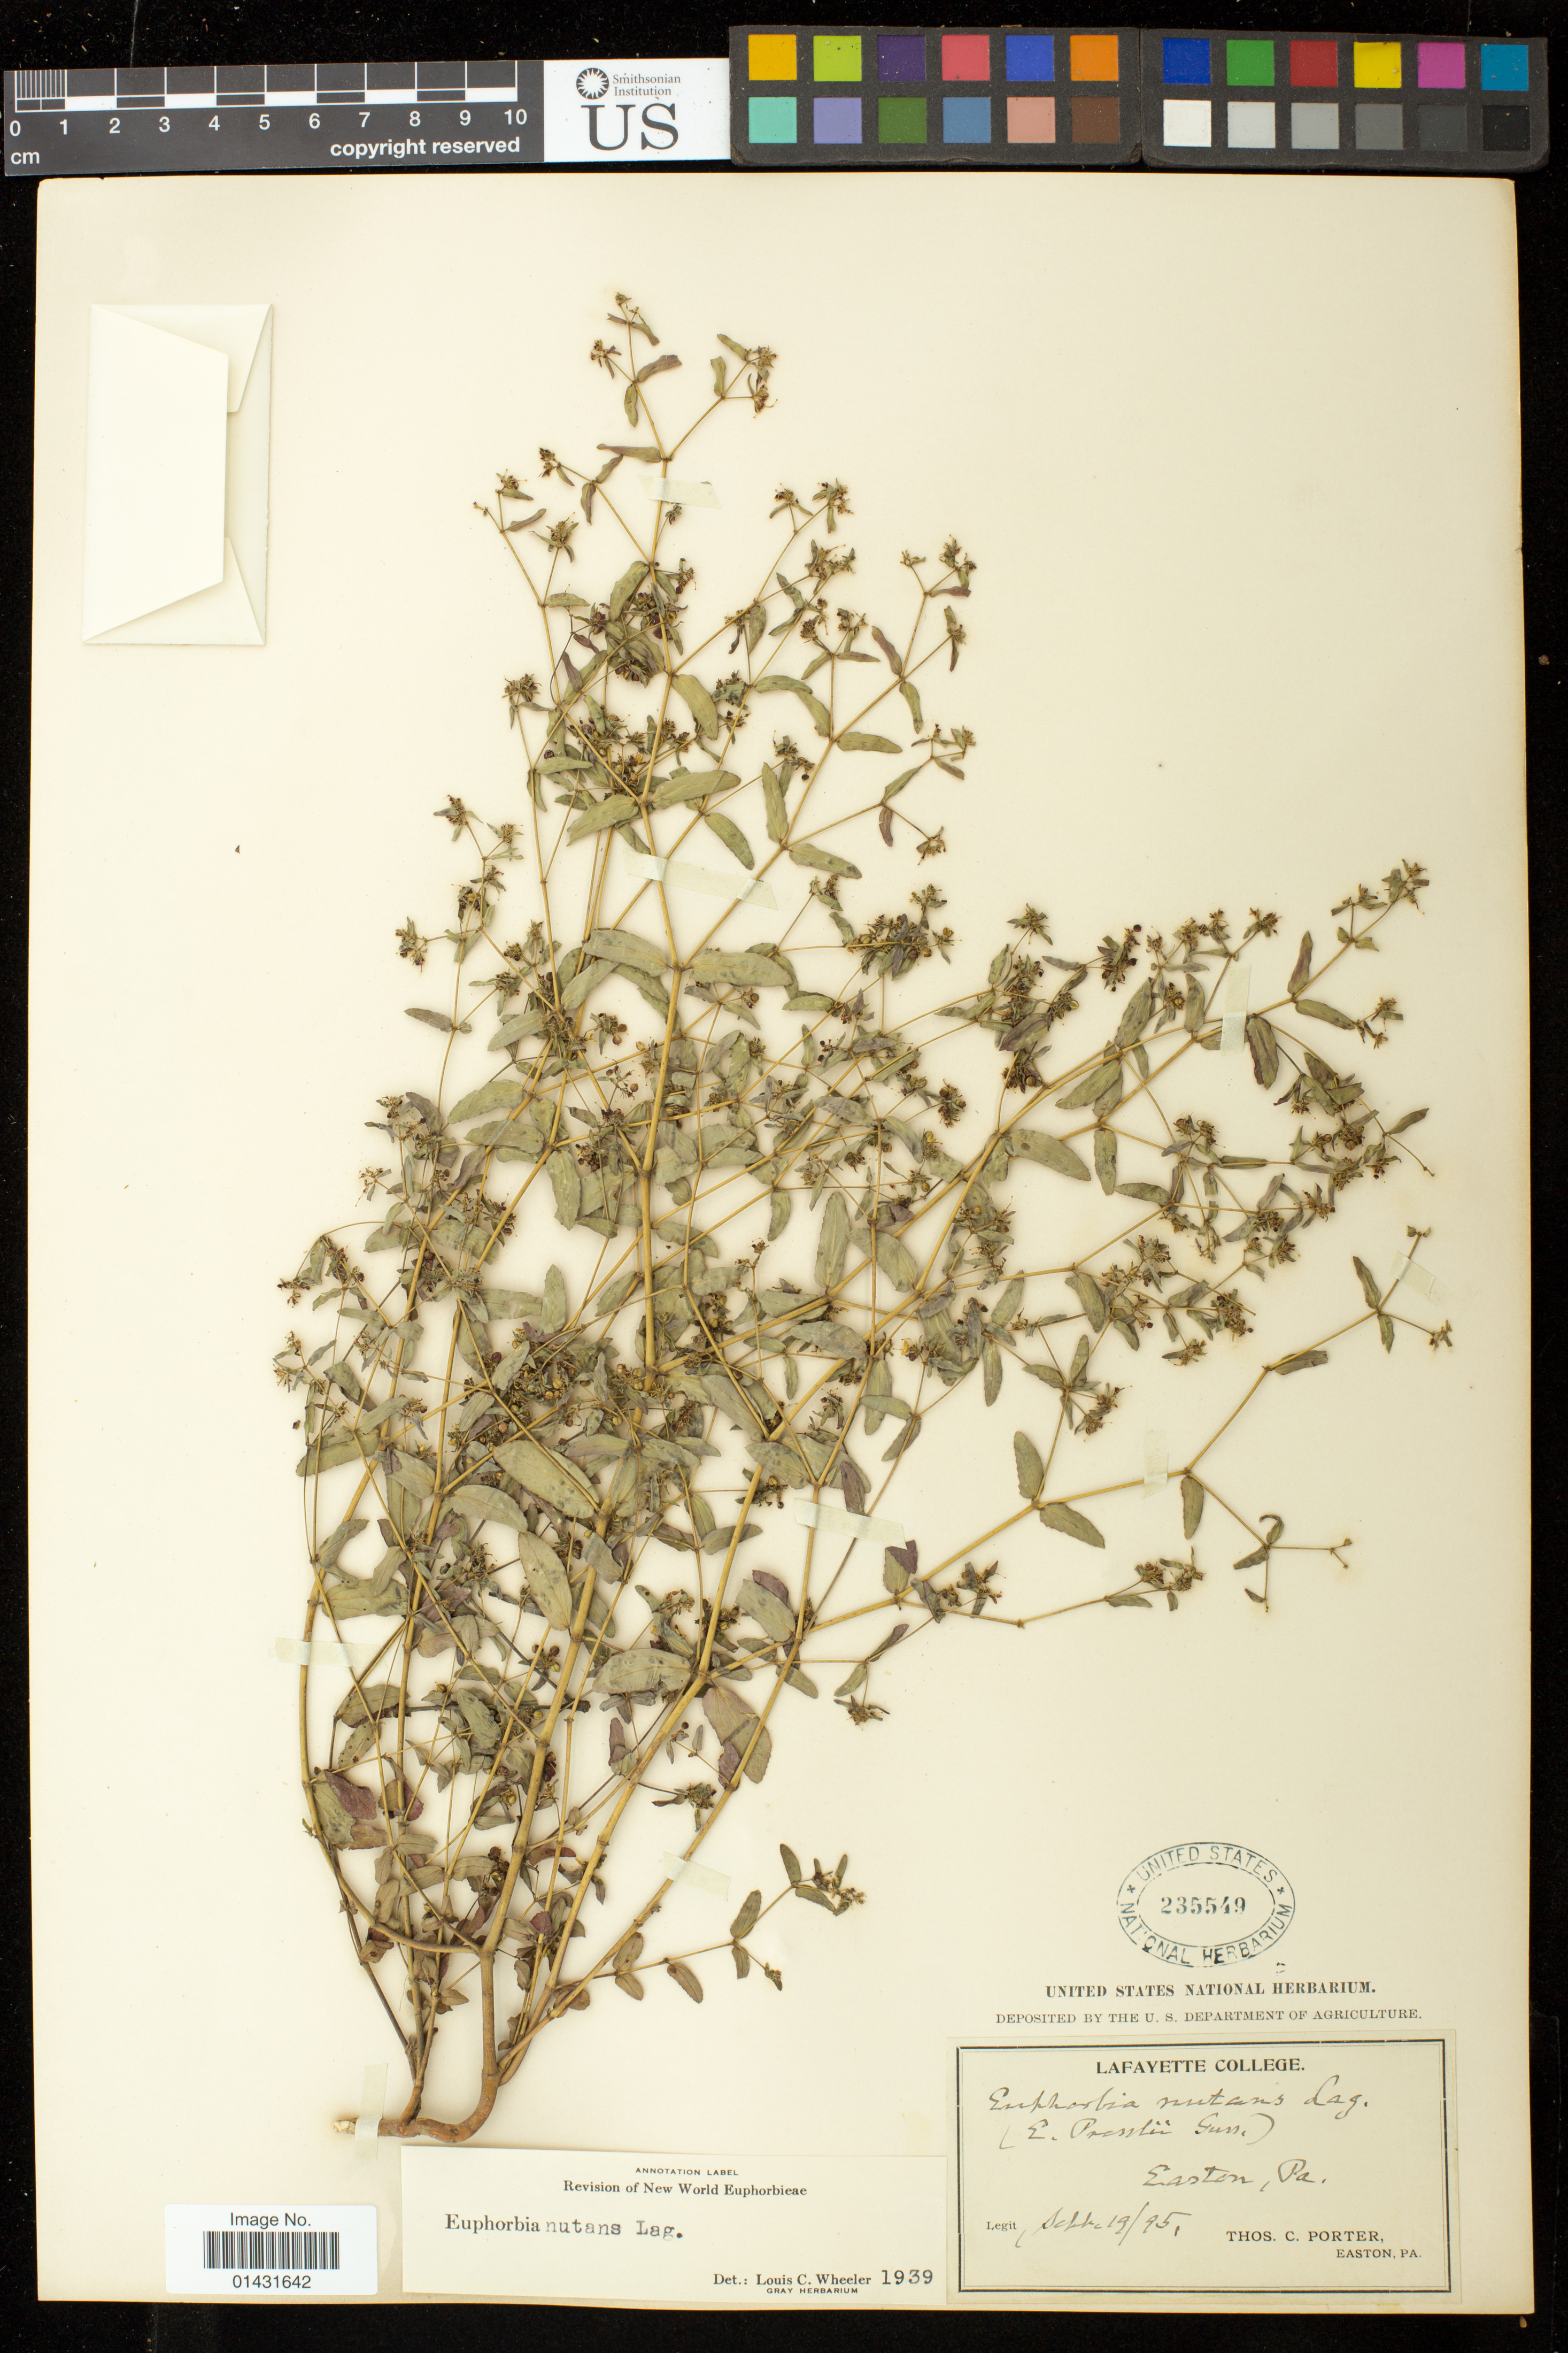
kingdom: Plantae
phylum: Tracheophyta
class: Magnoliopsida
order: Malpighiales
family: Euphorbiaceae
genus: Euphorbia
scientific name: Euphorbia hypericifolia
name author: L.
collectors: T. C. Porter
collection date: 1895-09-19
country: United States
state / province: Pennsylvania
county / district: Northampton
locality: Easton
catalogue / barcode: US 235549